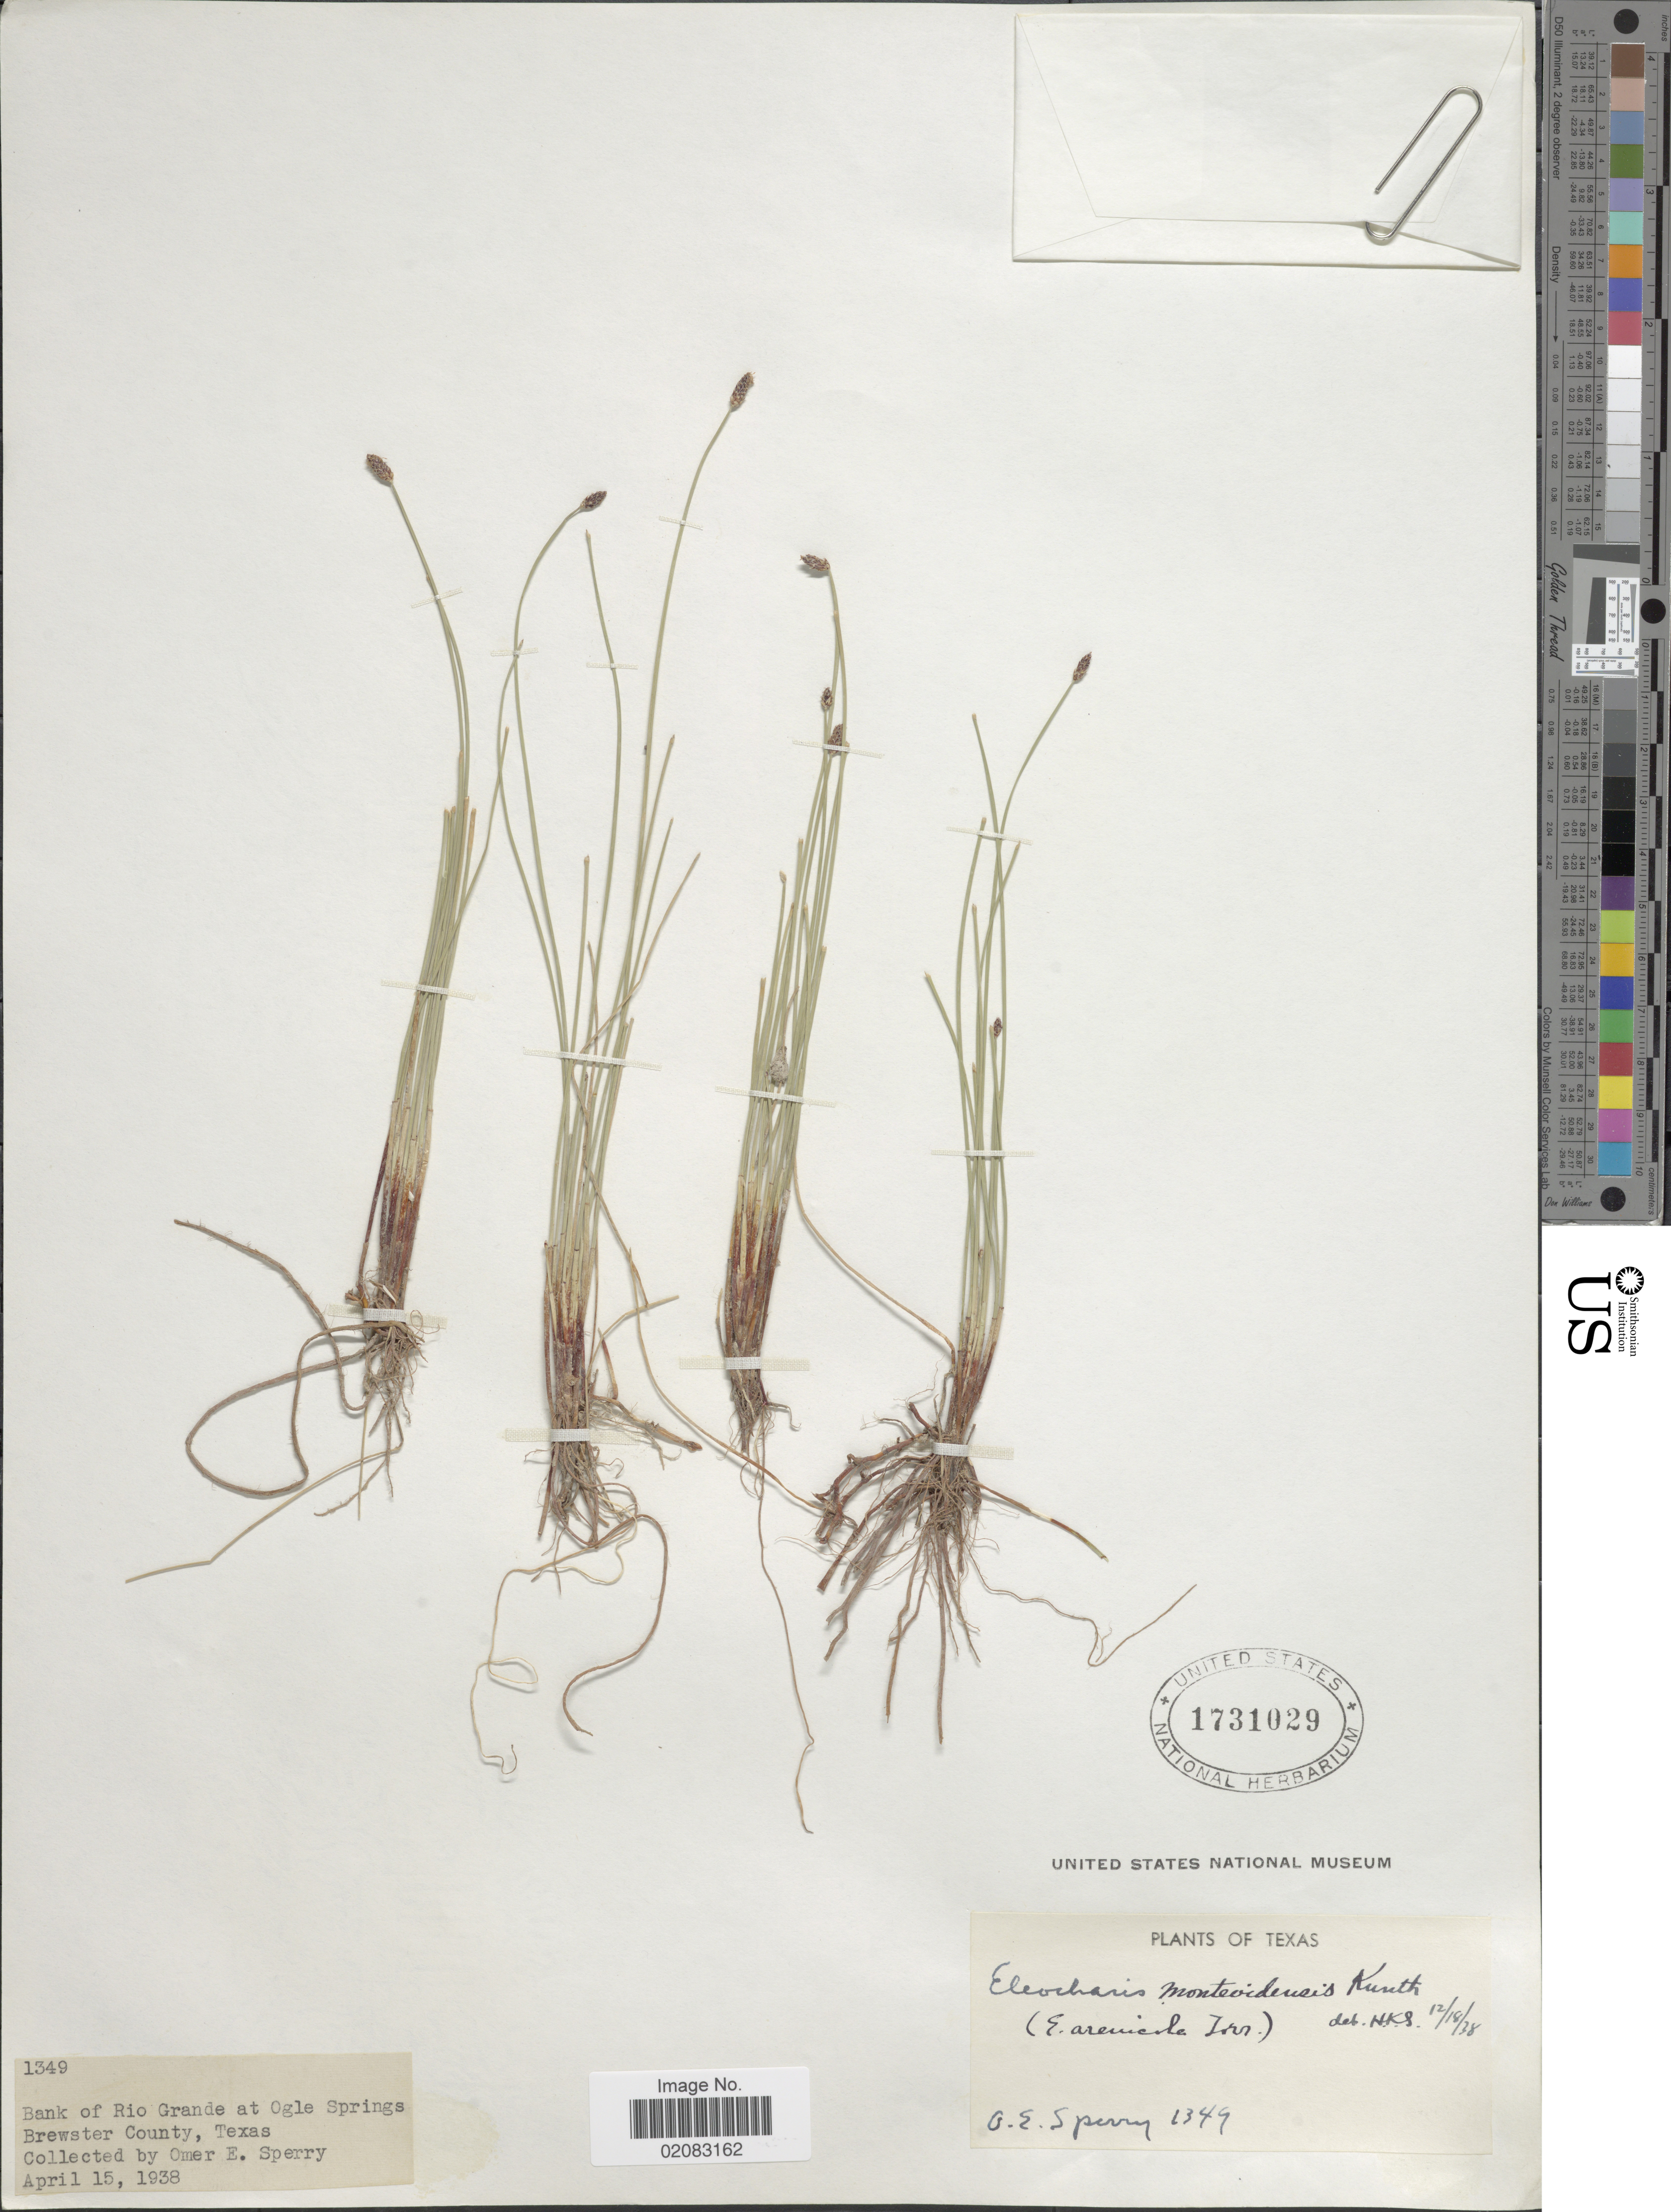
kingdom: Plantae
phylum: Tracheophyta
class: Liliopsida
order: Poales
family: Cyperaceae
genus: Eleocharis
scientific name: Eleocharis montevidensis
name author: Kunth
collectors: O. E. Sperry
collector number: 1349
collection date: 1938-04-15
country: United States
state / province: Texas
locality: Bank of Rio Grande at Ogle Springs Brewster County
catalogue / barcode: US 1731029